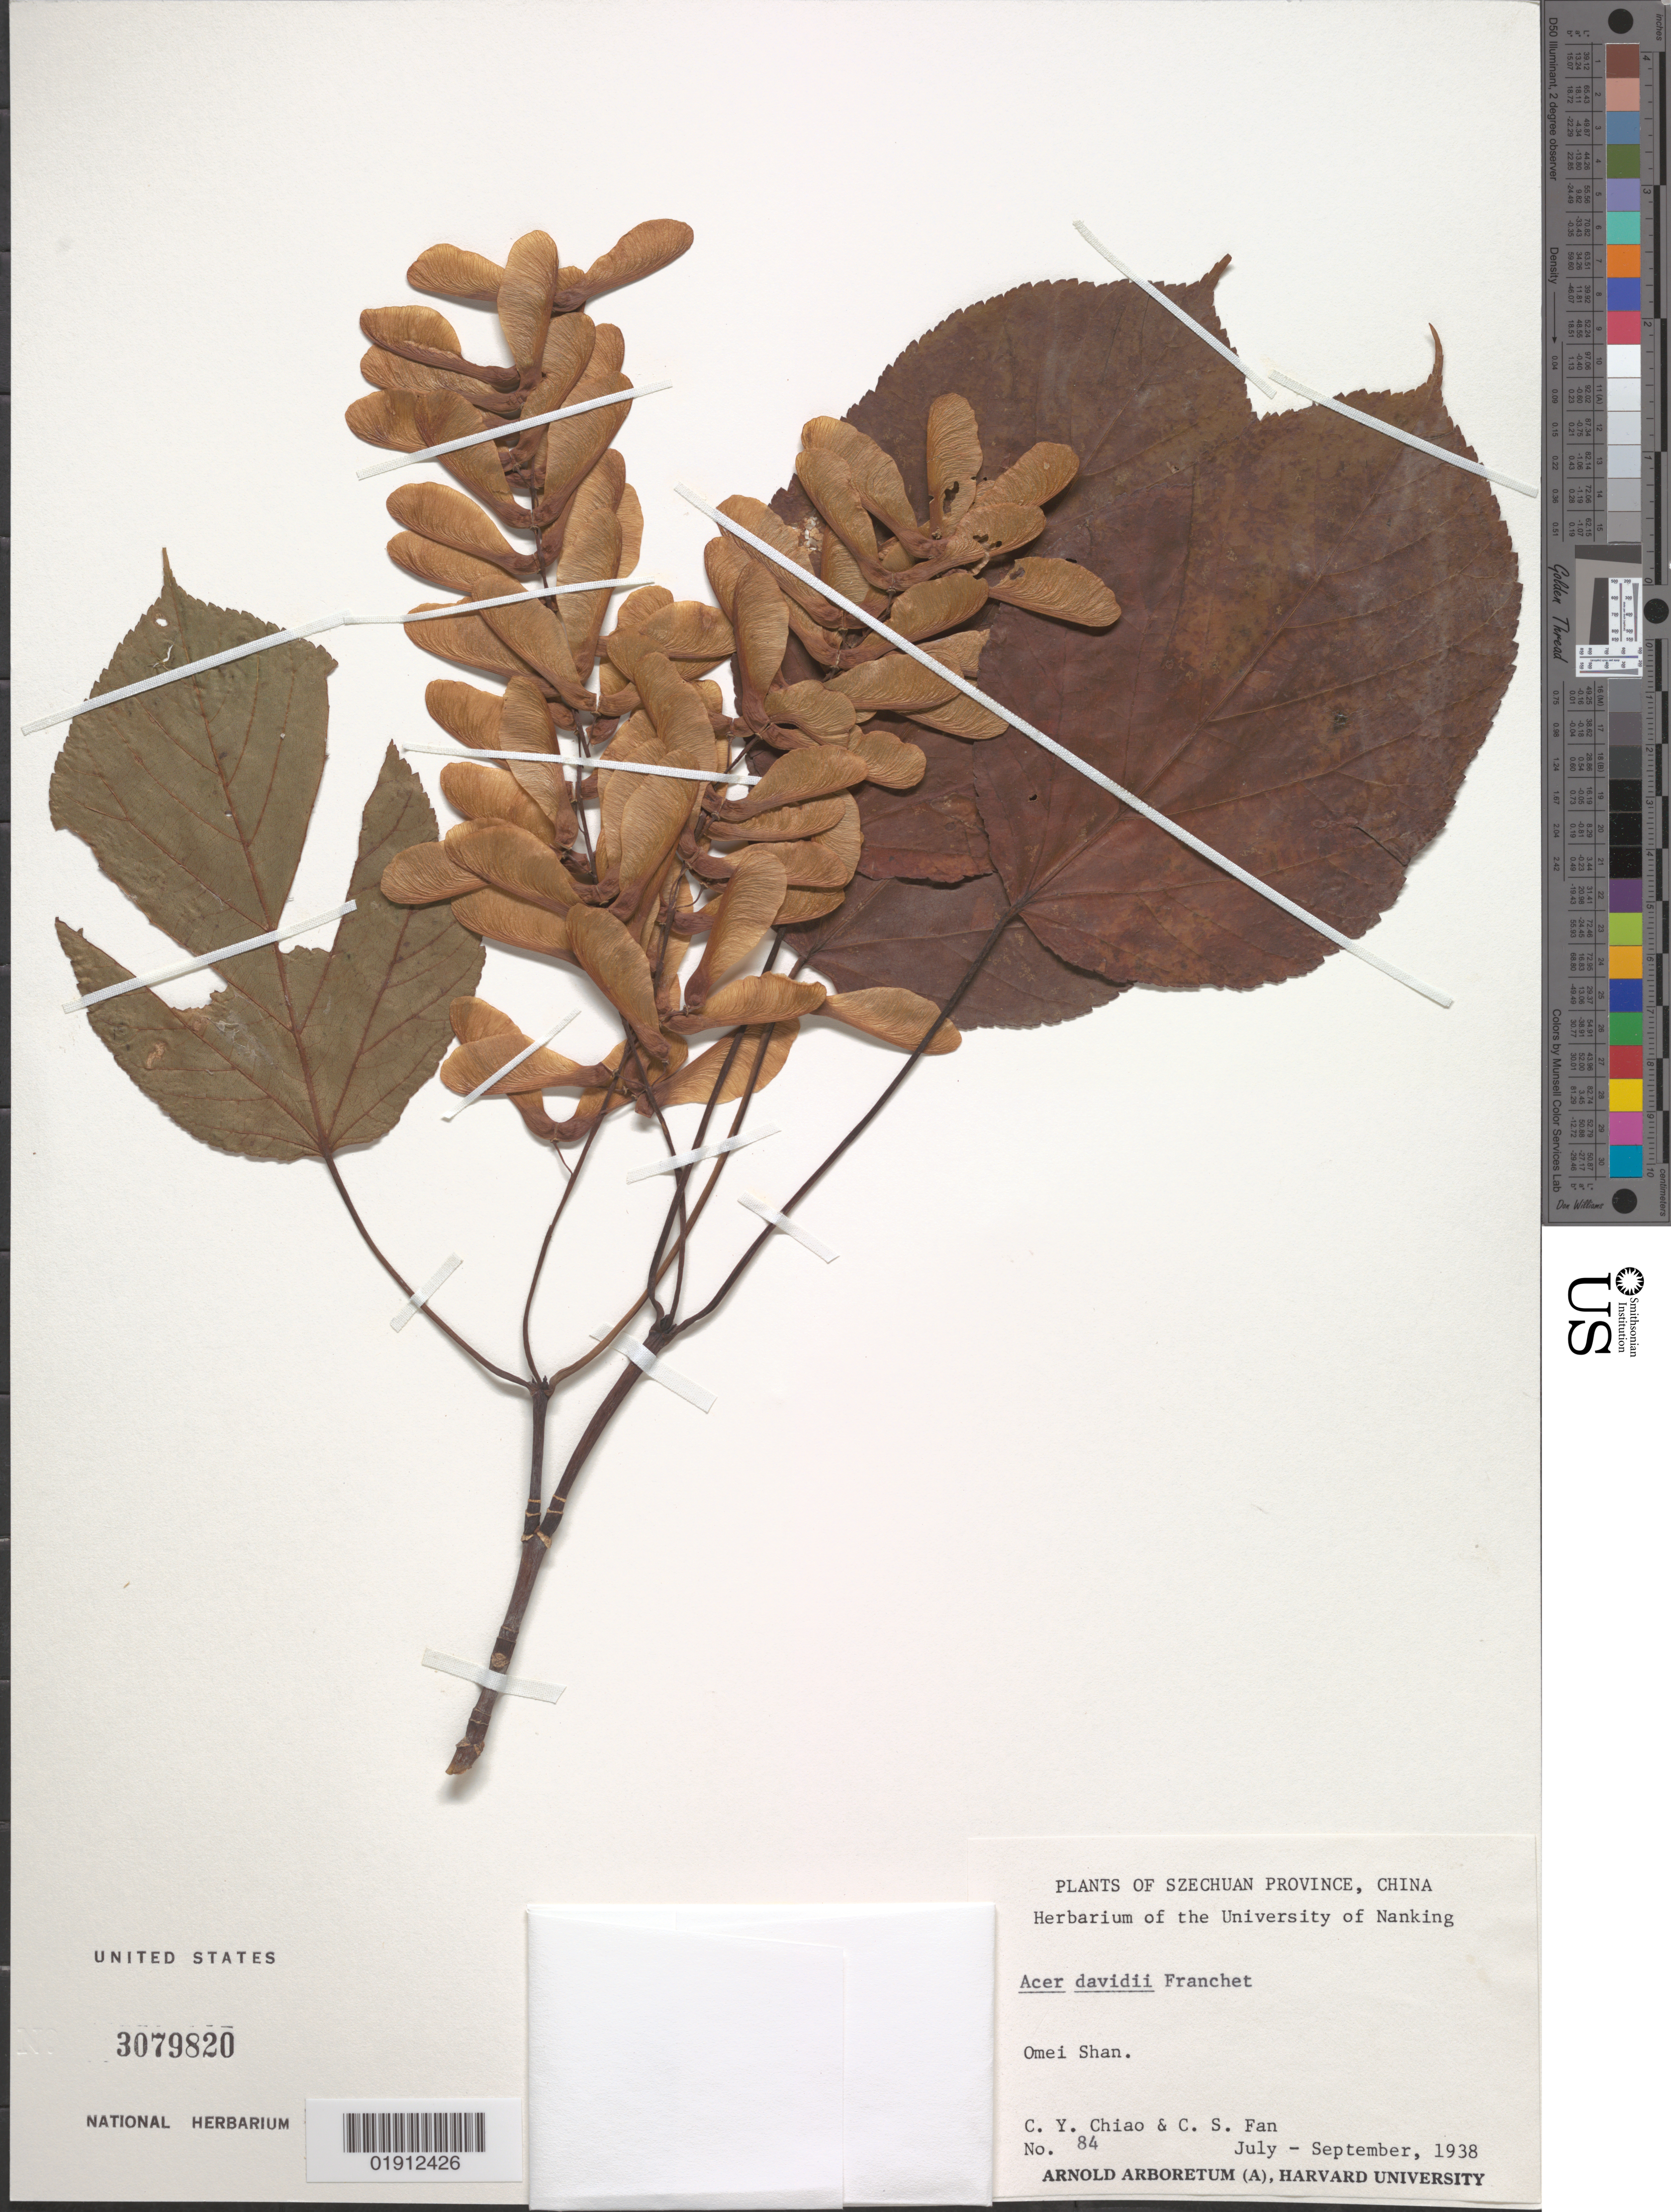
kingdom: Plantae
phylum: Tracheophyta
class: Magnoliopsida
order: Sapindales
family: Sapindaceae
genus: Acer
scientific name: Acer davidii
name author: Franch.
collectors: C. Y. Chiao & C. S. Fan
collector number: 84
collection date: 1938-07/1938-09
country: China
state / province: Sichuan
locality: Szechuan [Sichuan], Omei Shan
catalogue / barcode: US 3079820